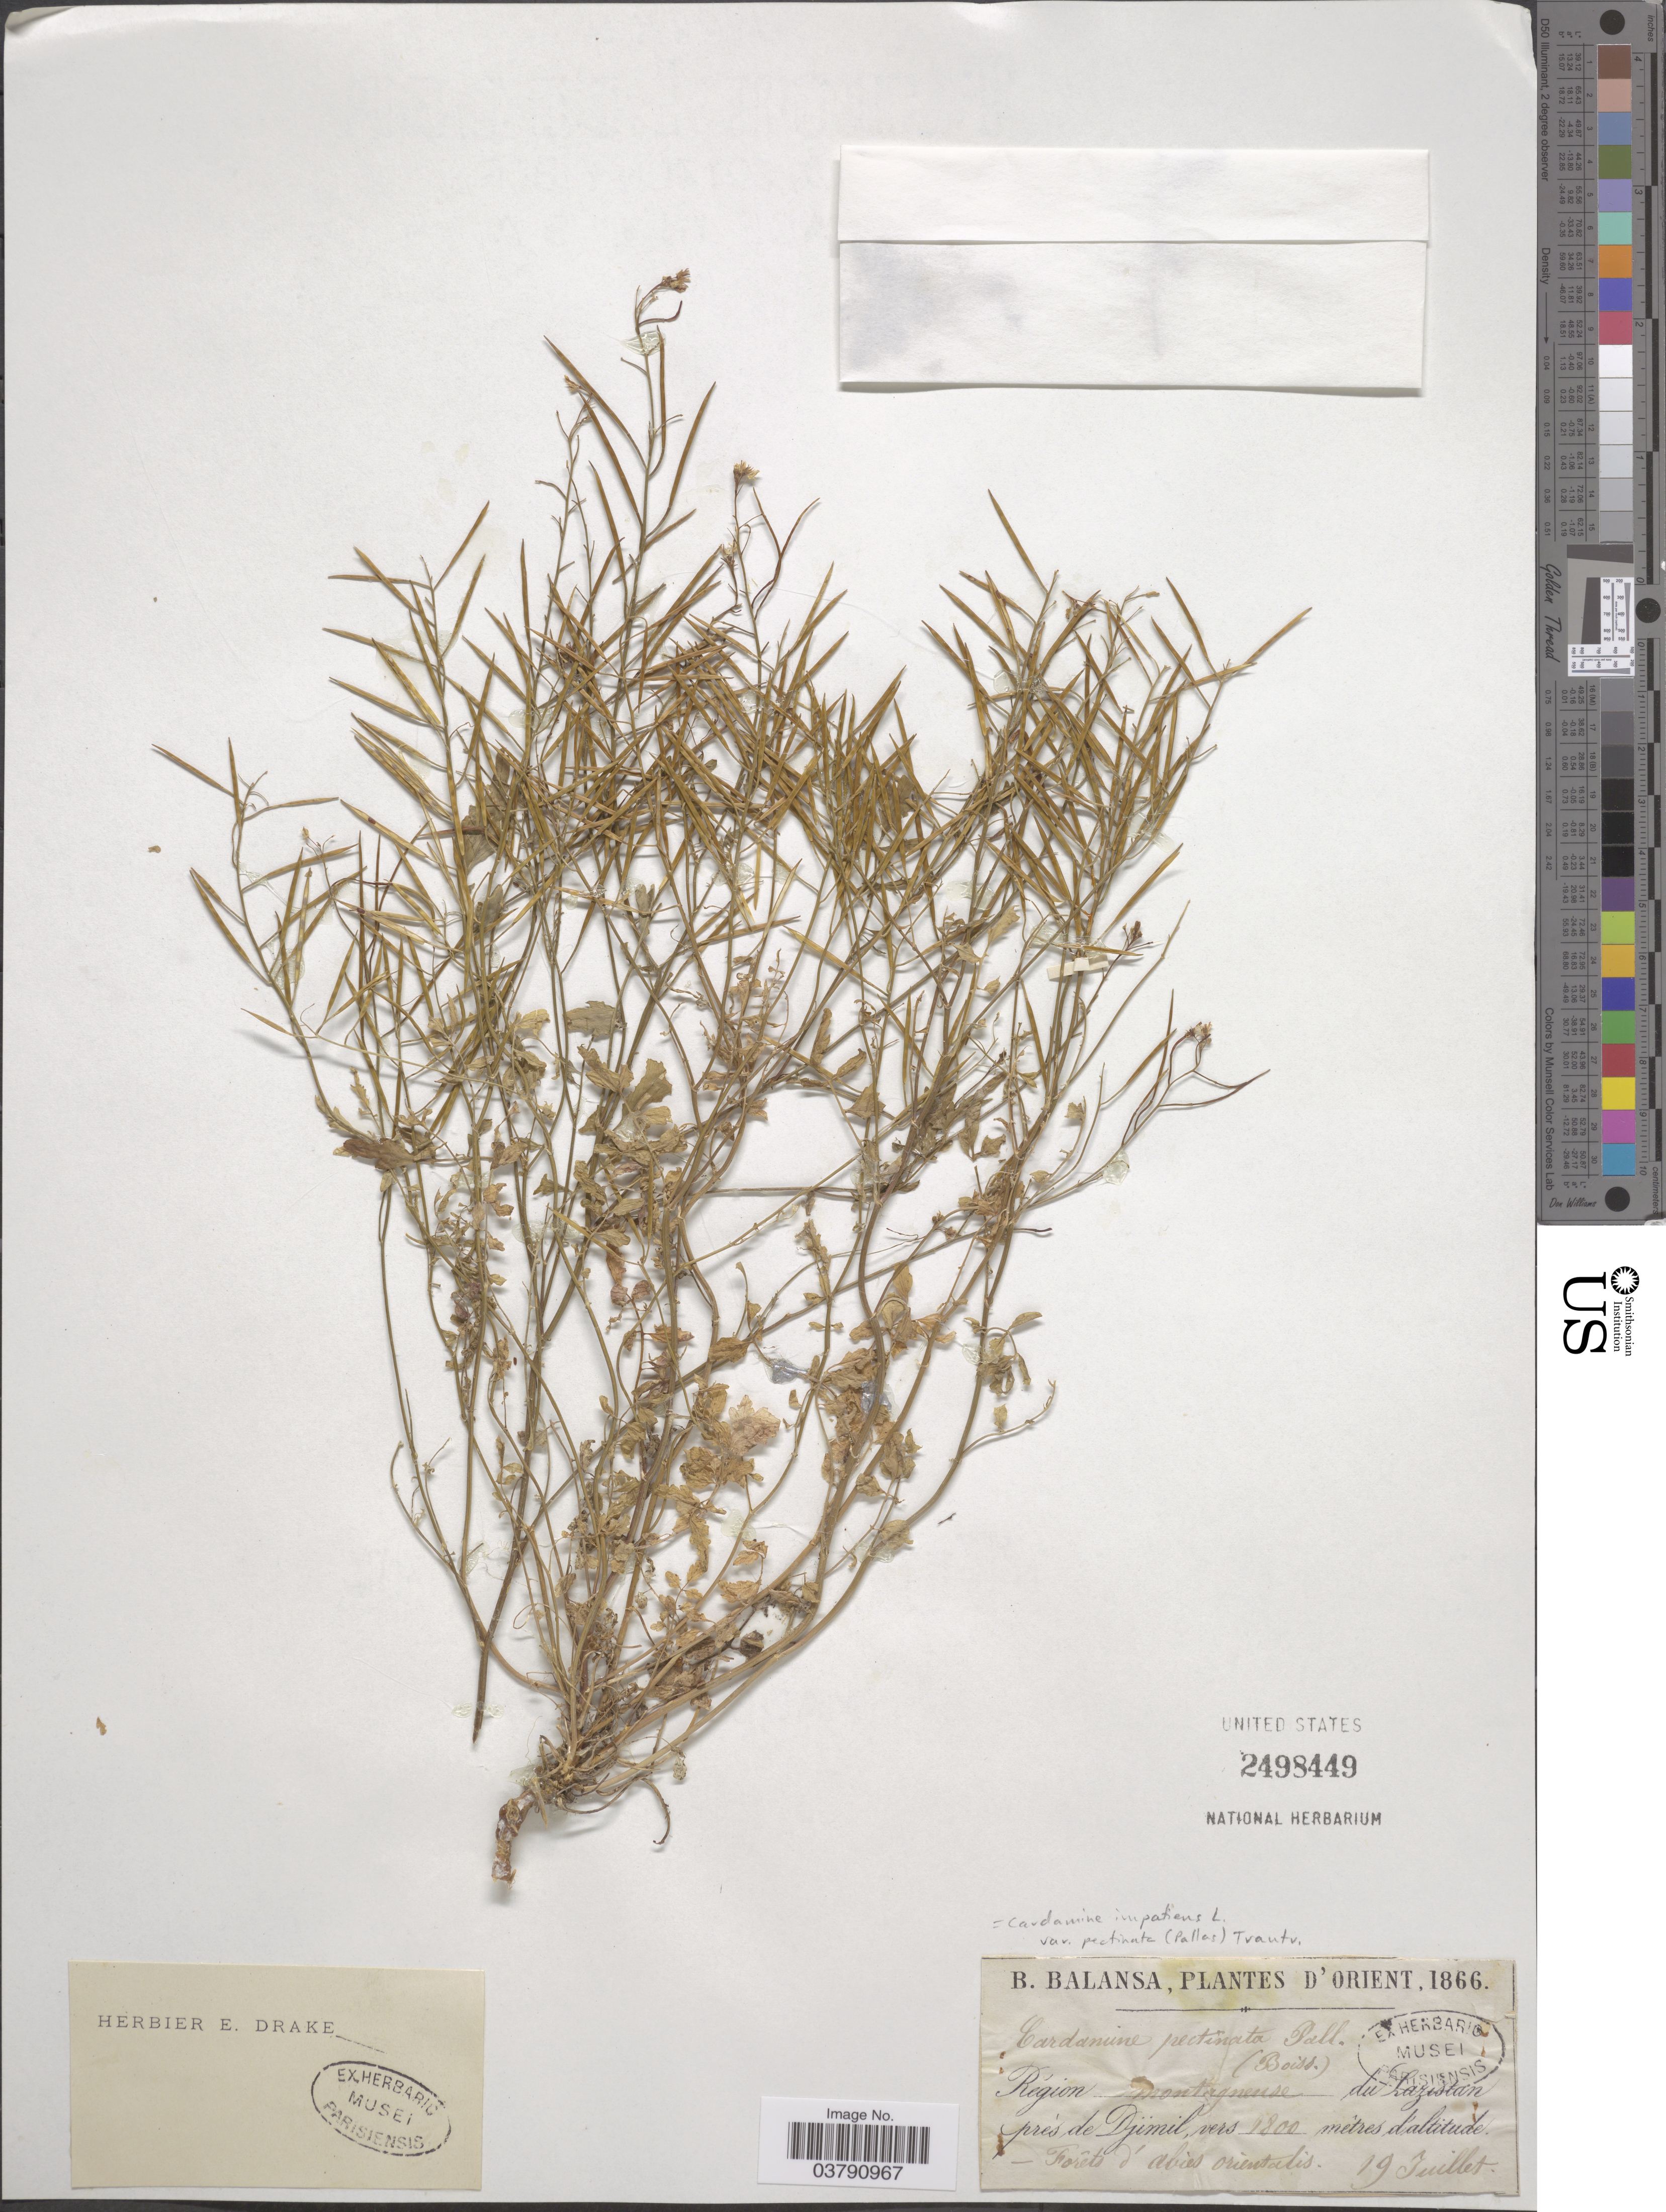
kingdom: Plantae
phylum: Tracheophyta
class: Magnoliopsida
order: Brassicales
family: Brassicaceae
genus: Cardamine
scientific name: Cardamine impatiens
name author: L.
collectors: B. Balansa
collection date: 1866-07-19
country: Turkey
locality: D'Orient. Región montagneuse du Lazistan près de Djimil.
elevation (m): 1800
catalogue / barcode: US 2498449